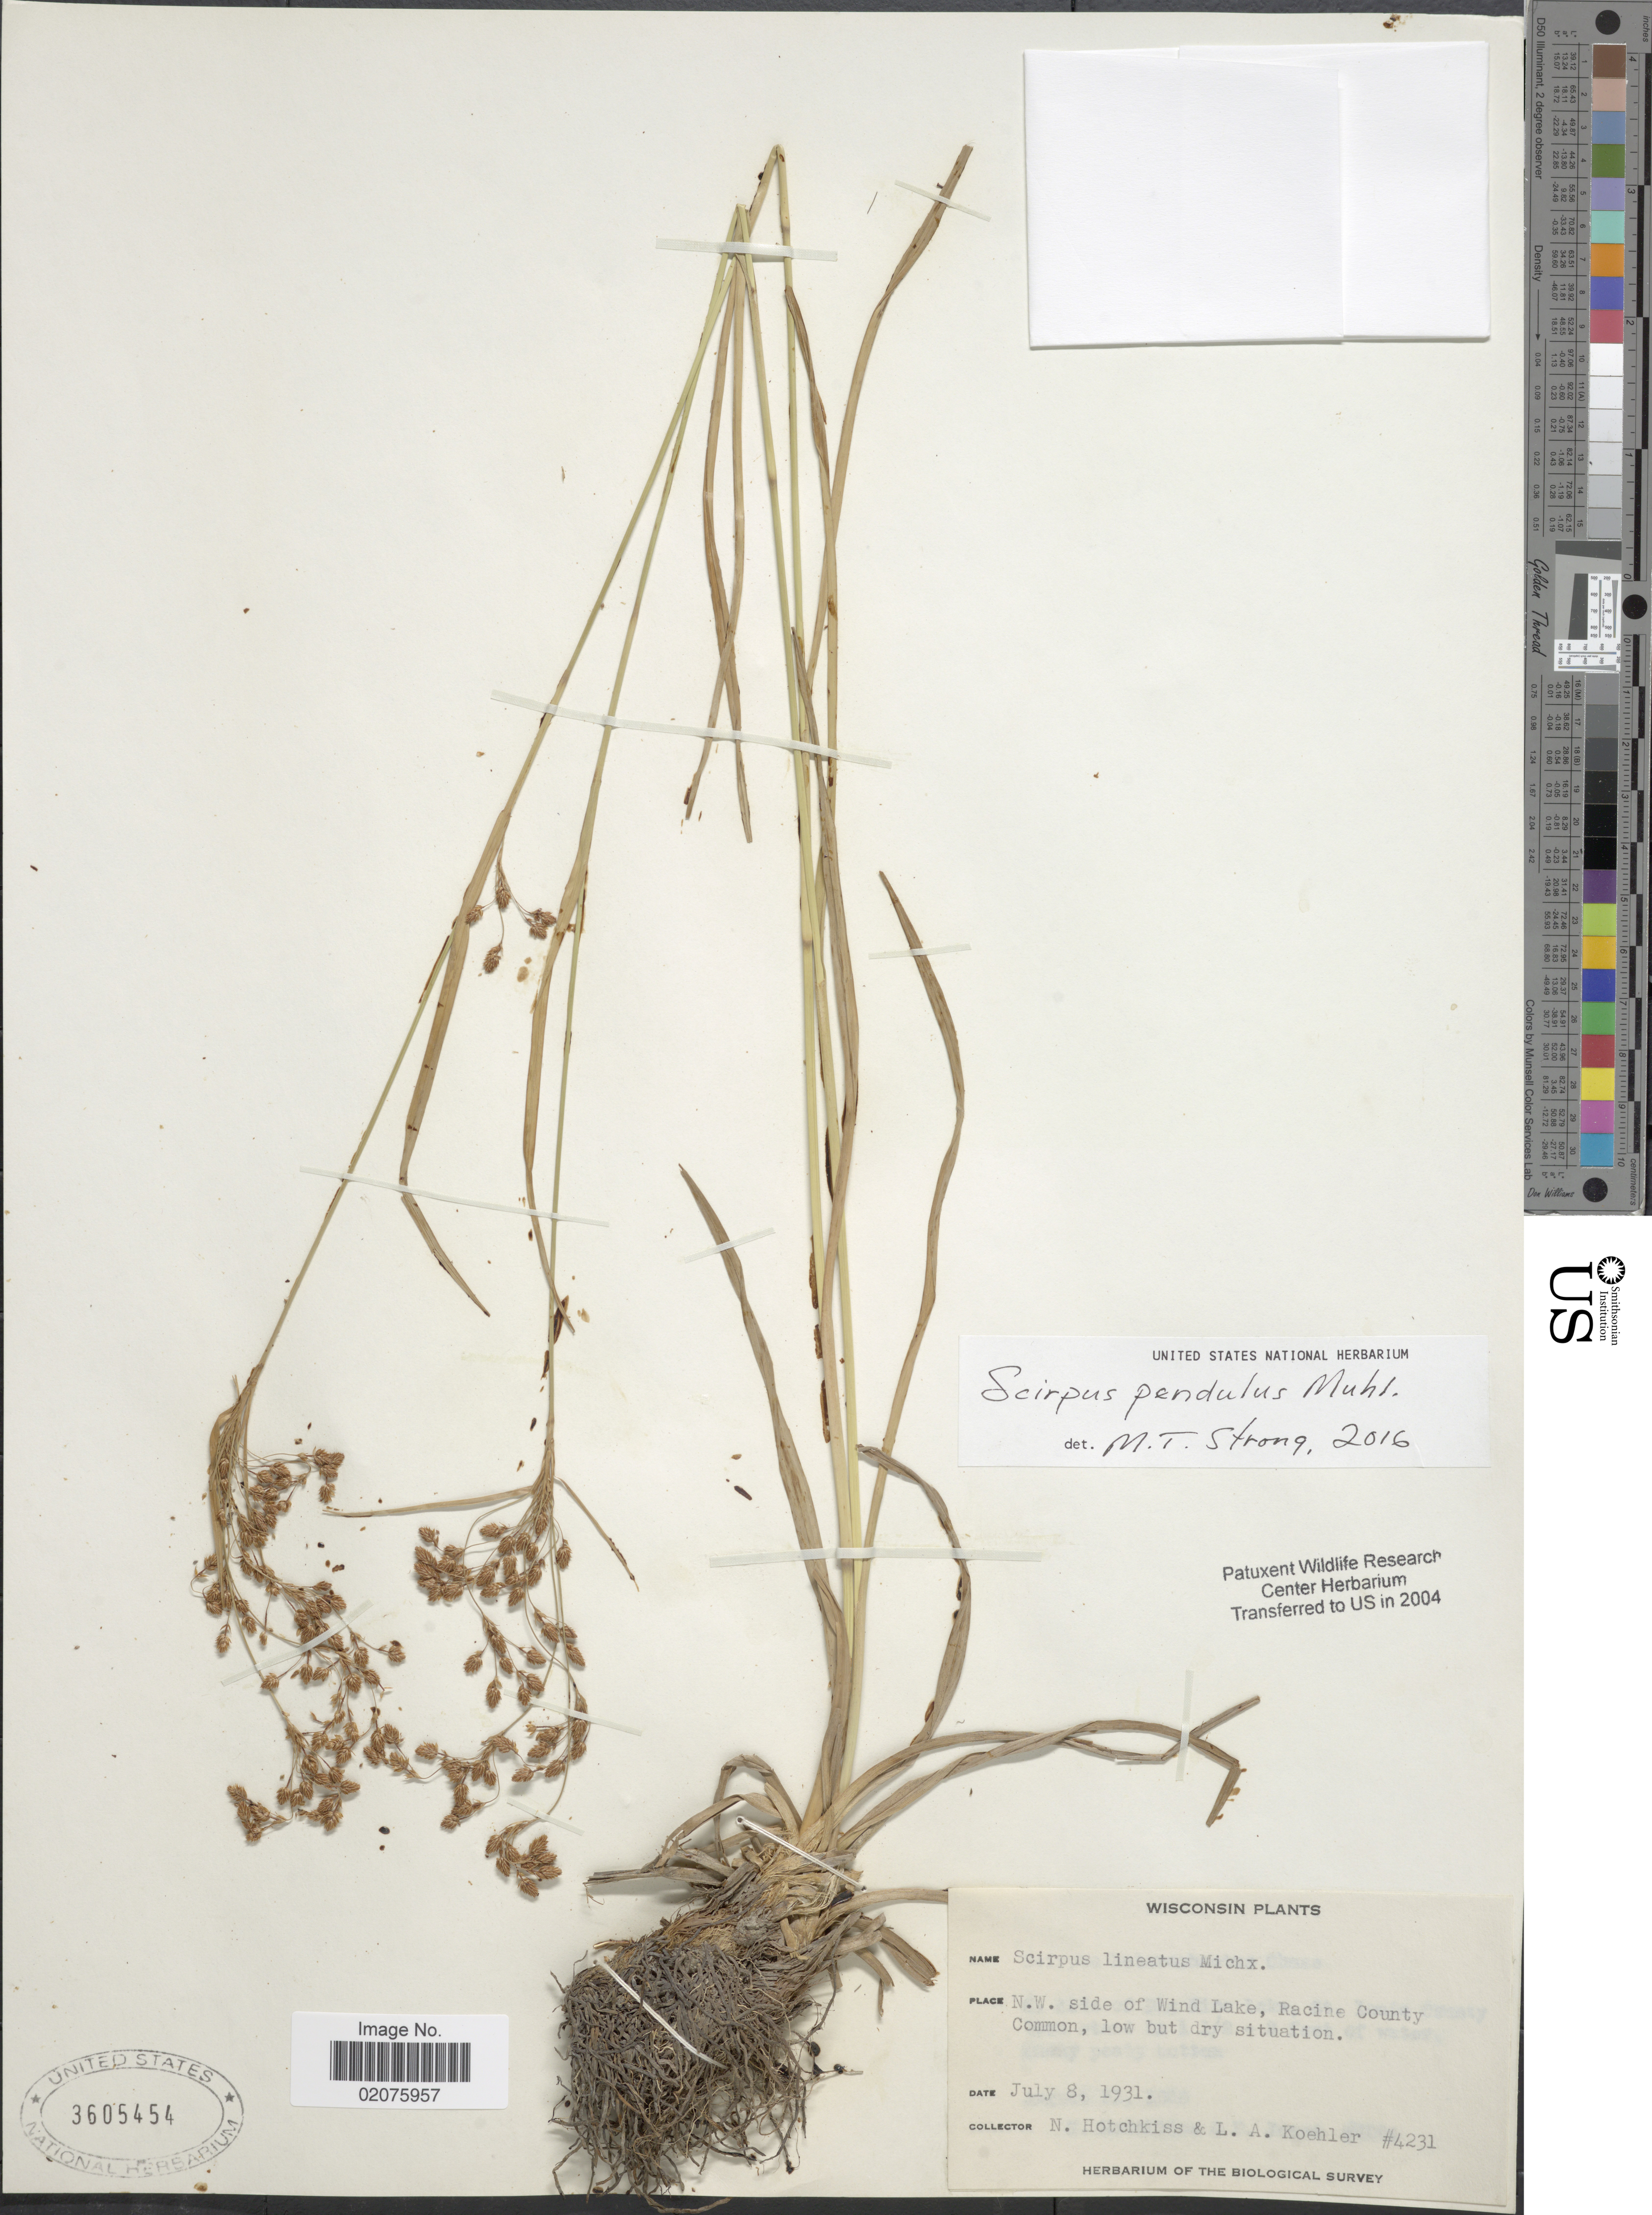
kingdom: Plantae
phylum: Tracheophyta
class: Liliopsida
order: Poales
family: Cyperaceae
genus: Scirpus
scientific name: Scirpus pendulus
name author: Muhl.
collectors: N. Hotchkiss & L. Koehler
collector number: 4231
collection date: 1931-07-08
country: United States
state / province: Wisconsin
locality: N.W. side of Wind lake, racine County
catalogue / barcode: US 3605454